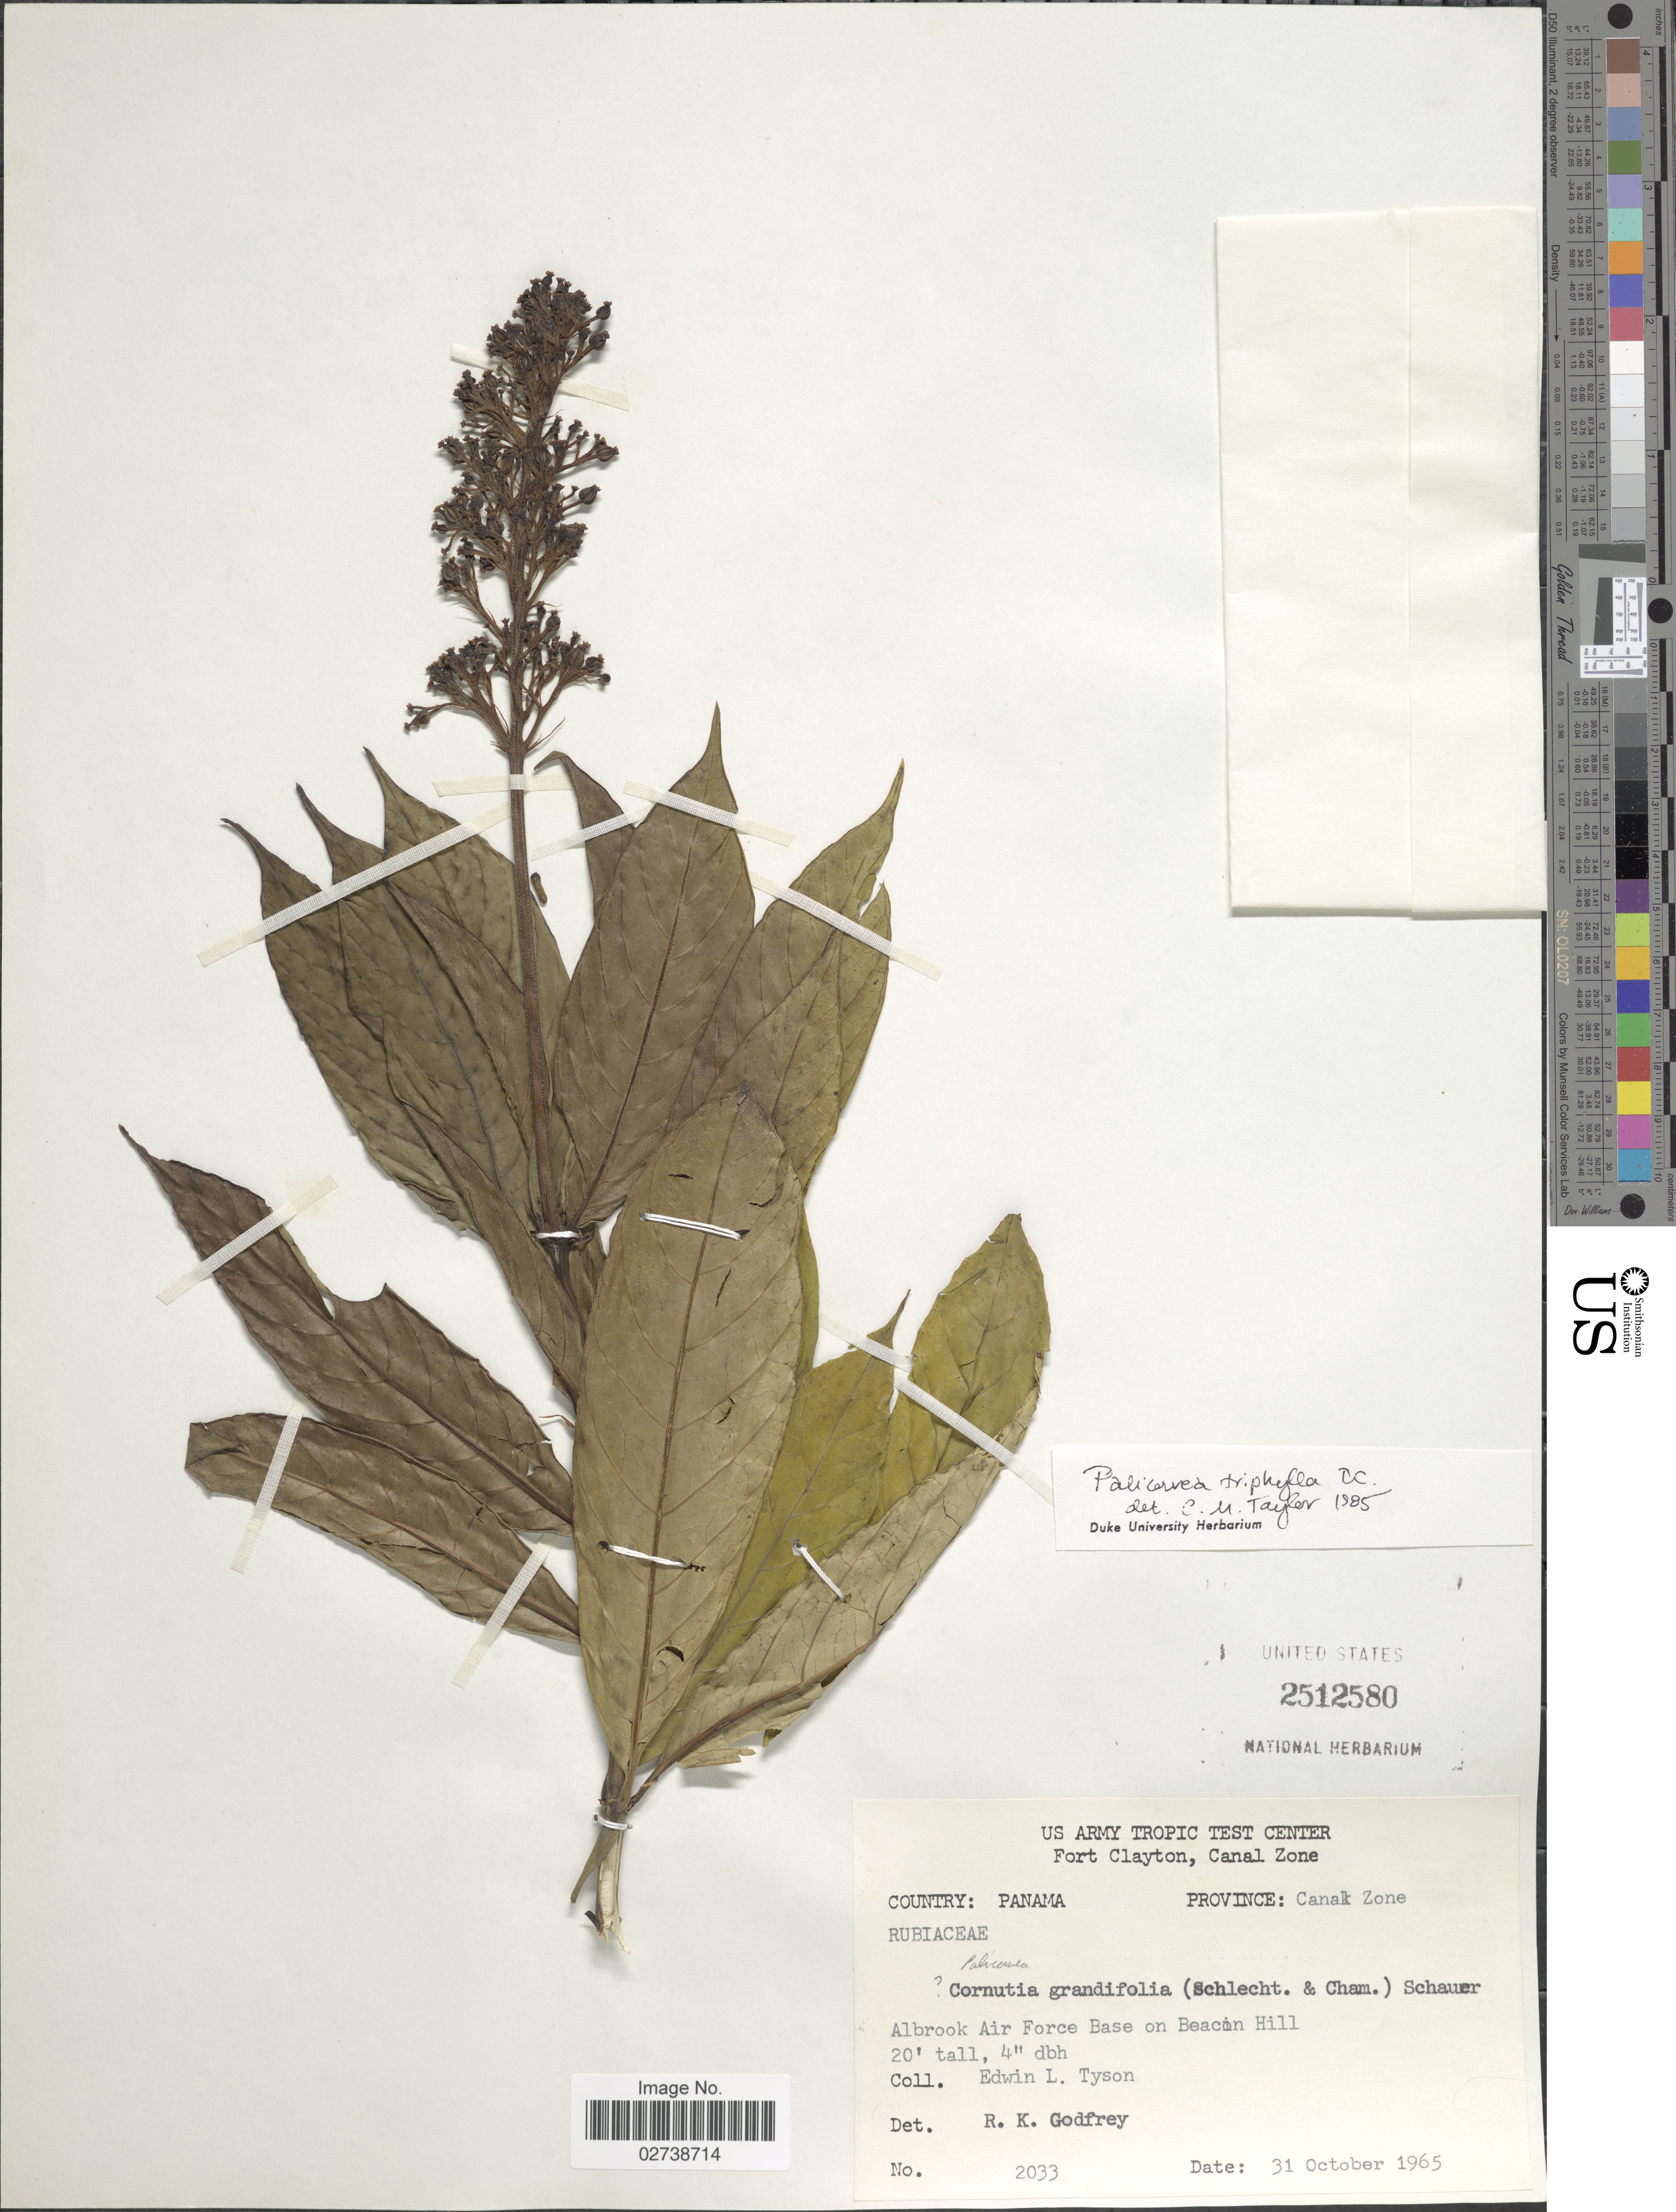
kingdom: Plantae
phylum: Tracheophyta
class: Magnoliopsida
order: Gentianales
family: Rubiaceae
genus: Palicourea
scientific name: Palicourea triphylla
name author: DC.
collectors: E. L. Tyson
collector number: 2033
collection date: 1965-10-31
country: Panama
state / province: Colón / Panamá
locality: Province: Canal Zone, Albrook Air Force Base on Beacon Hill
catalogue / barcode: US 2512580